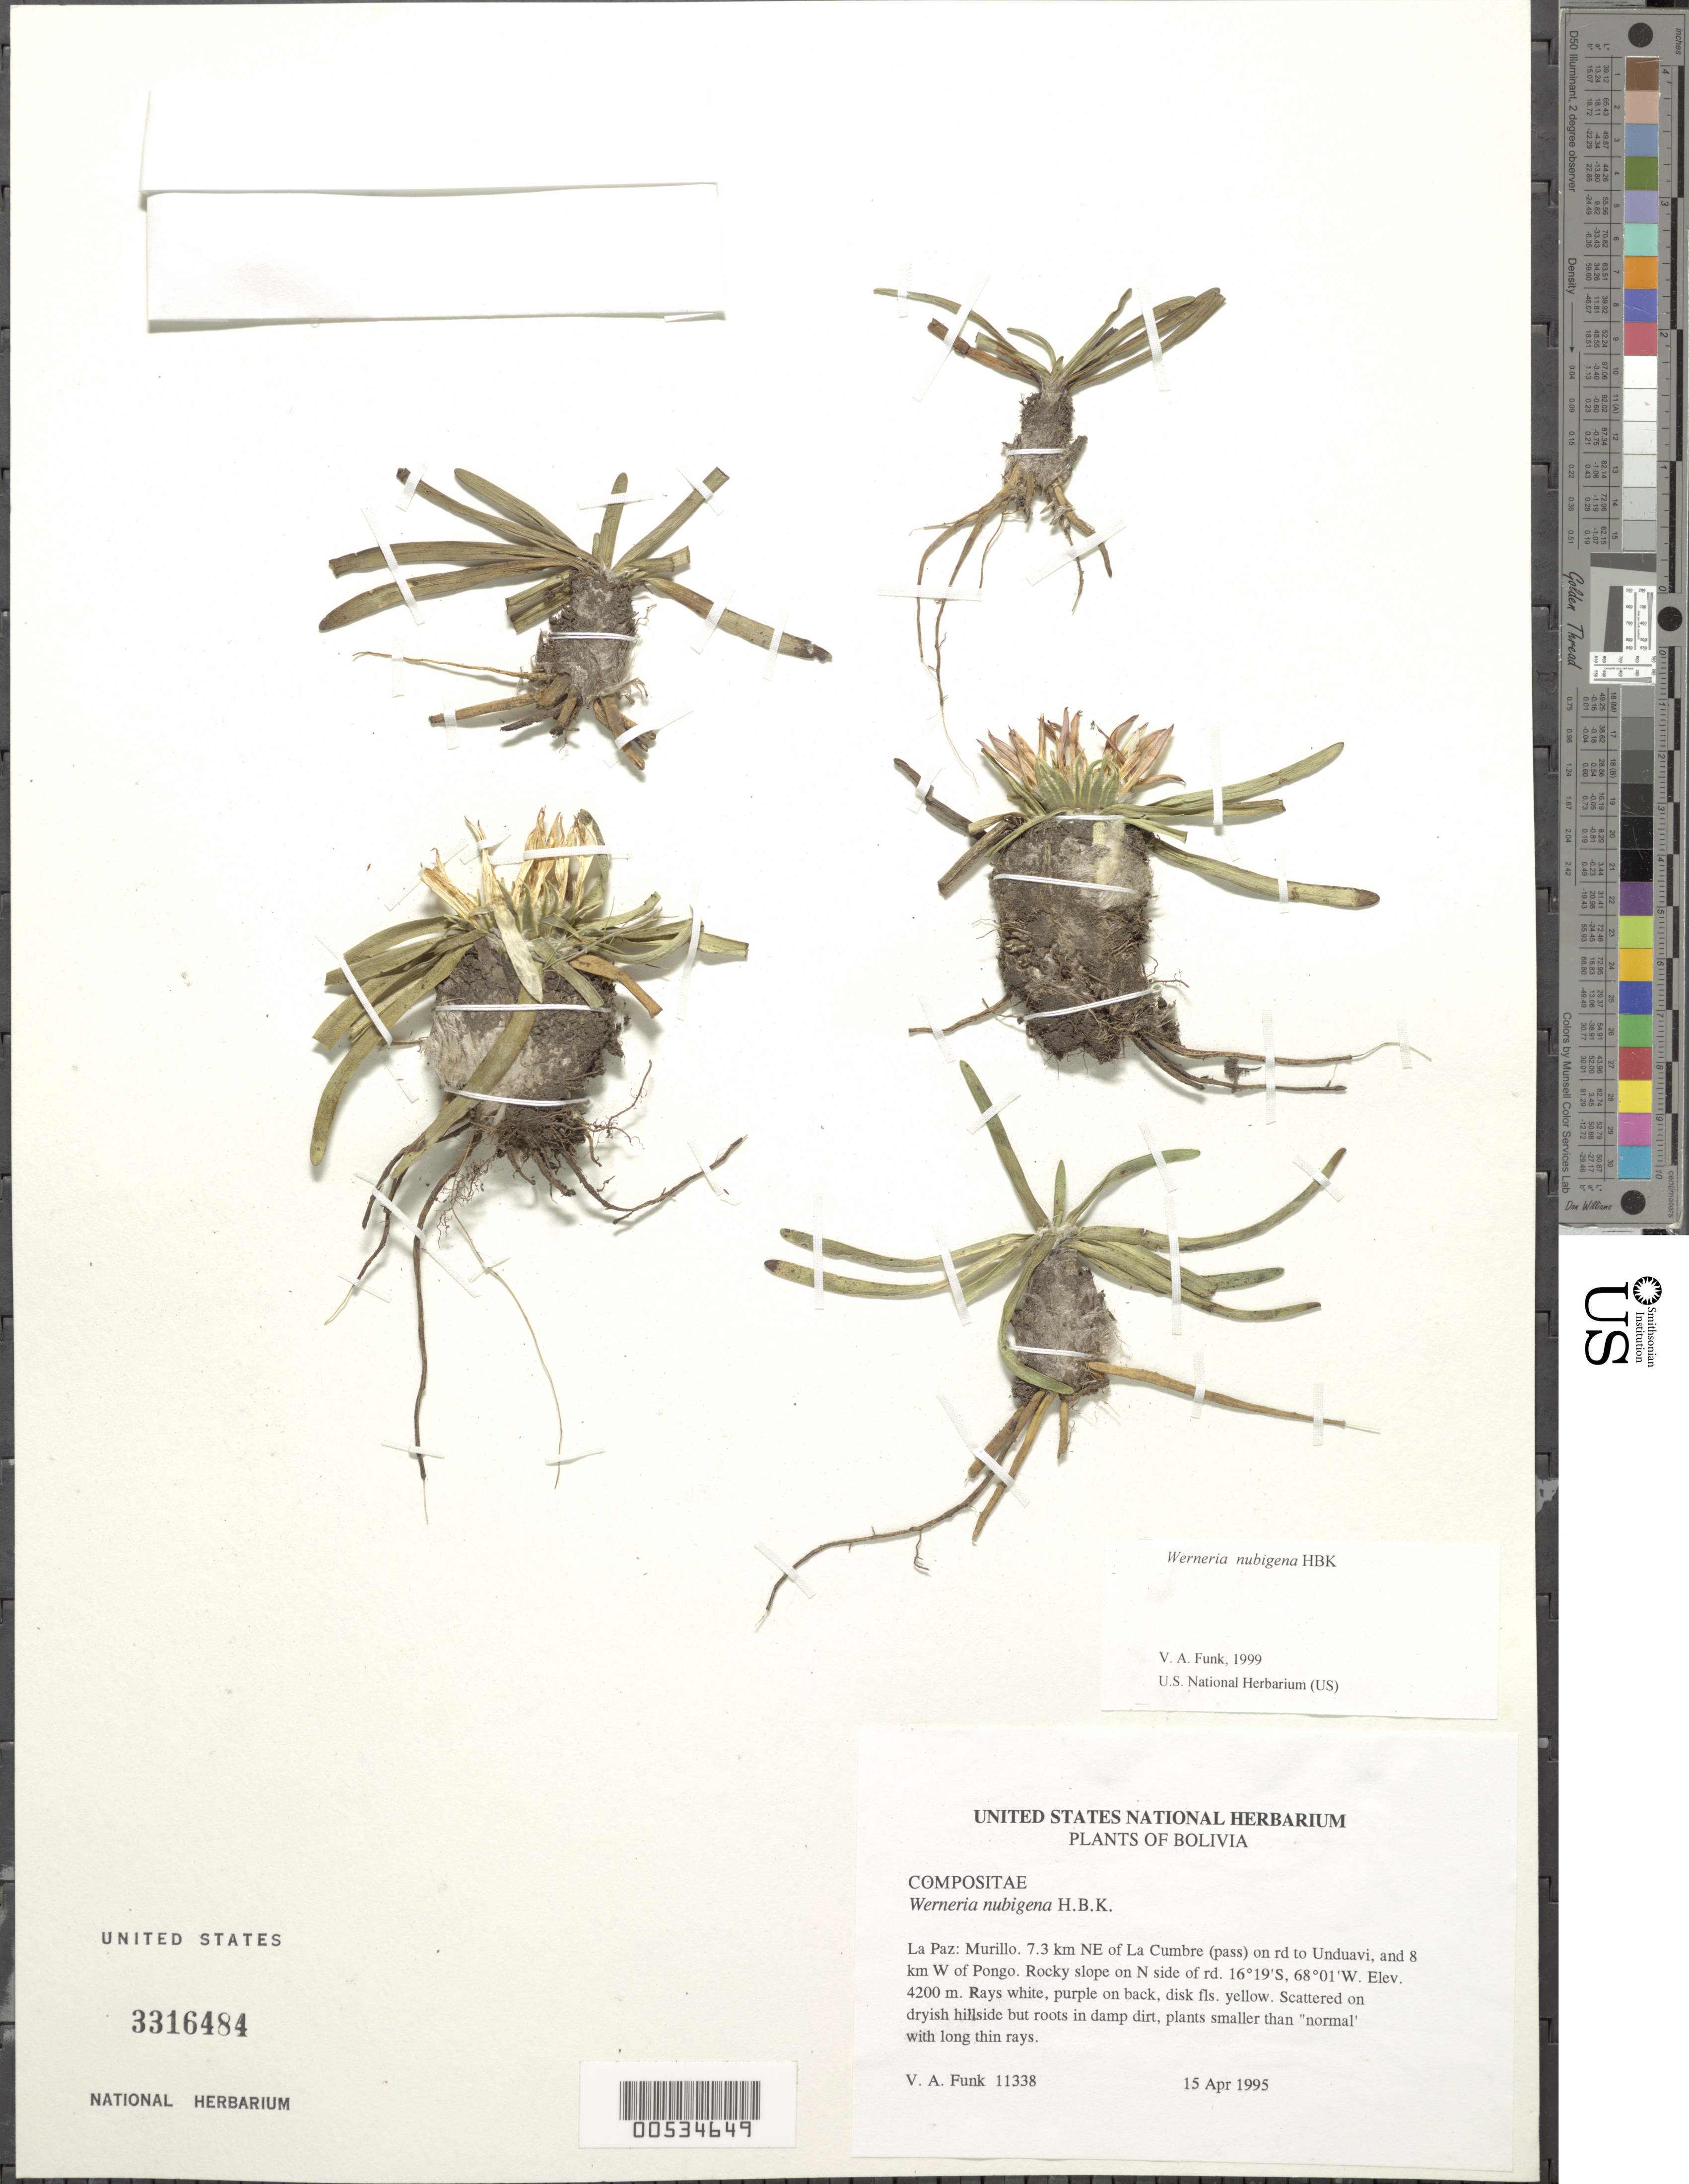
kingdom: Plantae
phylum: Tracheophyta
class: Magnoliopsida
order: Asterales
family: Asteraceae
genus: Werneria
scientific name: Werneria nubigena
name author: Kunth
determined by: Funk, Vicki A., (BOT), Smithsonian Institution - National Museum of Natural History (UNITED STATES)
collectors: V. Funk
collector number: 11338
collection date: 1995-04-15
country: Bolivia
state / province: La Paz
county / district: Murillo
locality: La Cumbre (pass), 7.3 km NE of, on rd to Unduavi, and 8 km W of Pongo. Rock slope of N side of rd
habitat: Dryish hillside but roots in damp dirt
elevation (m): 4200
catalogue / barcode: US 3316484